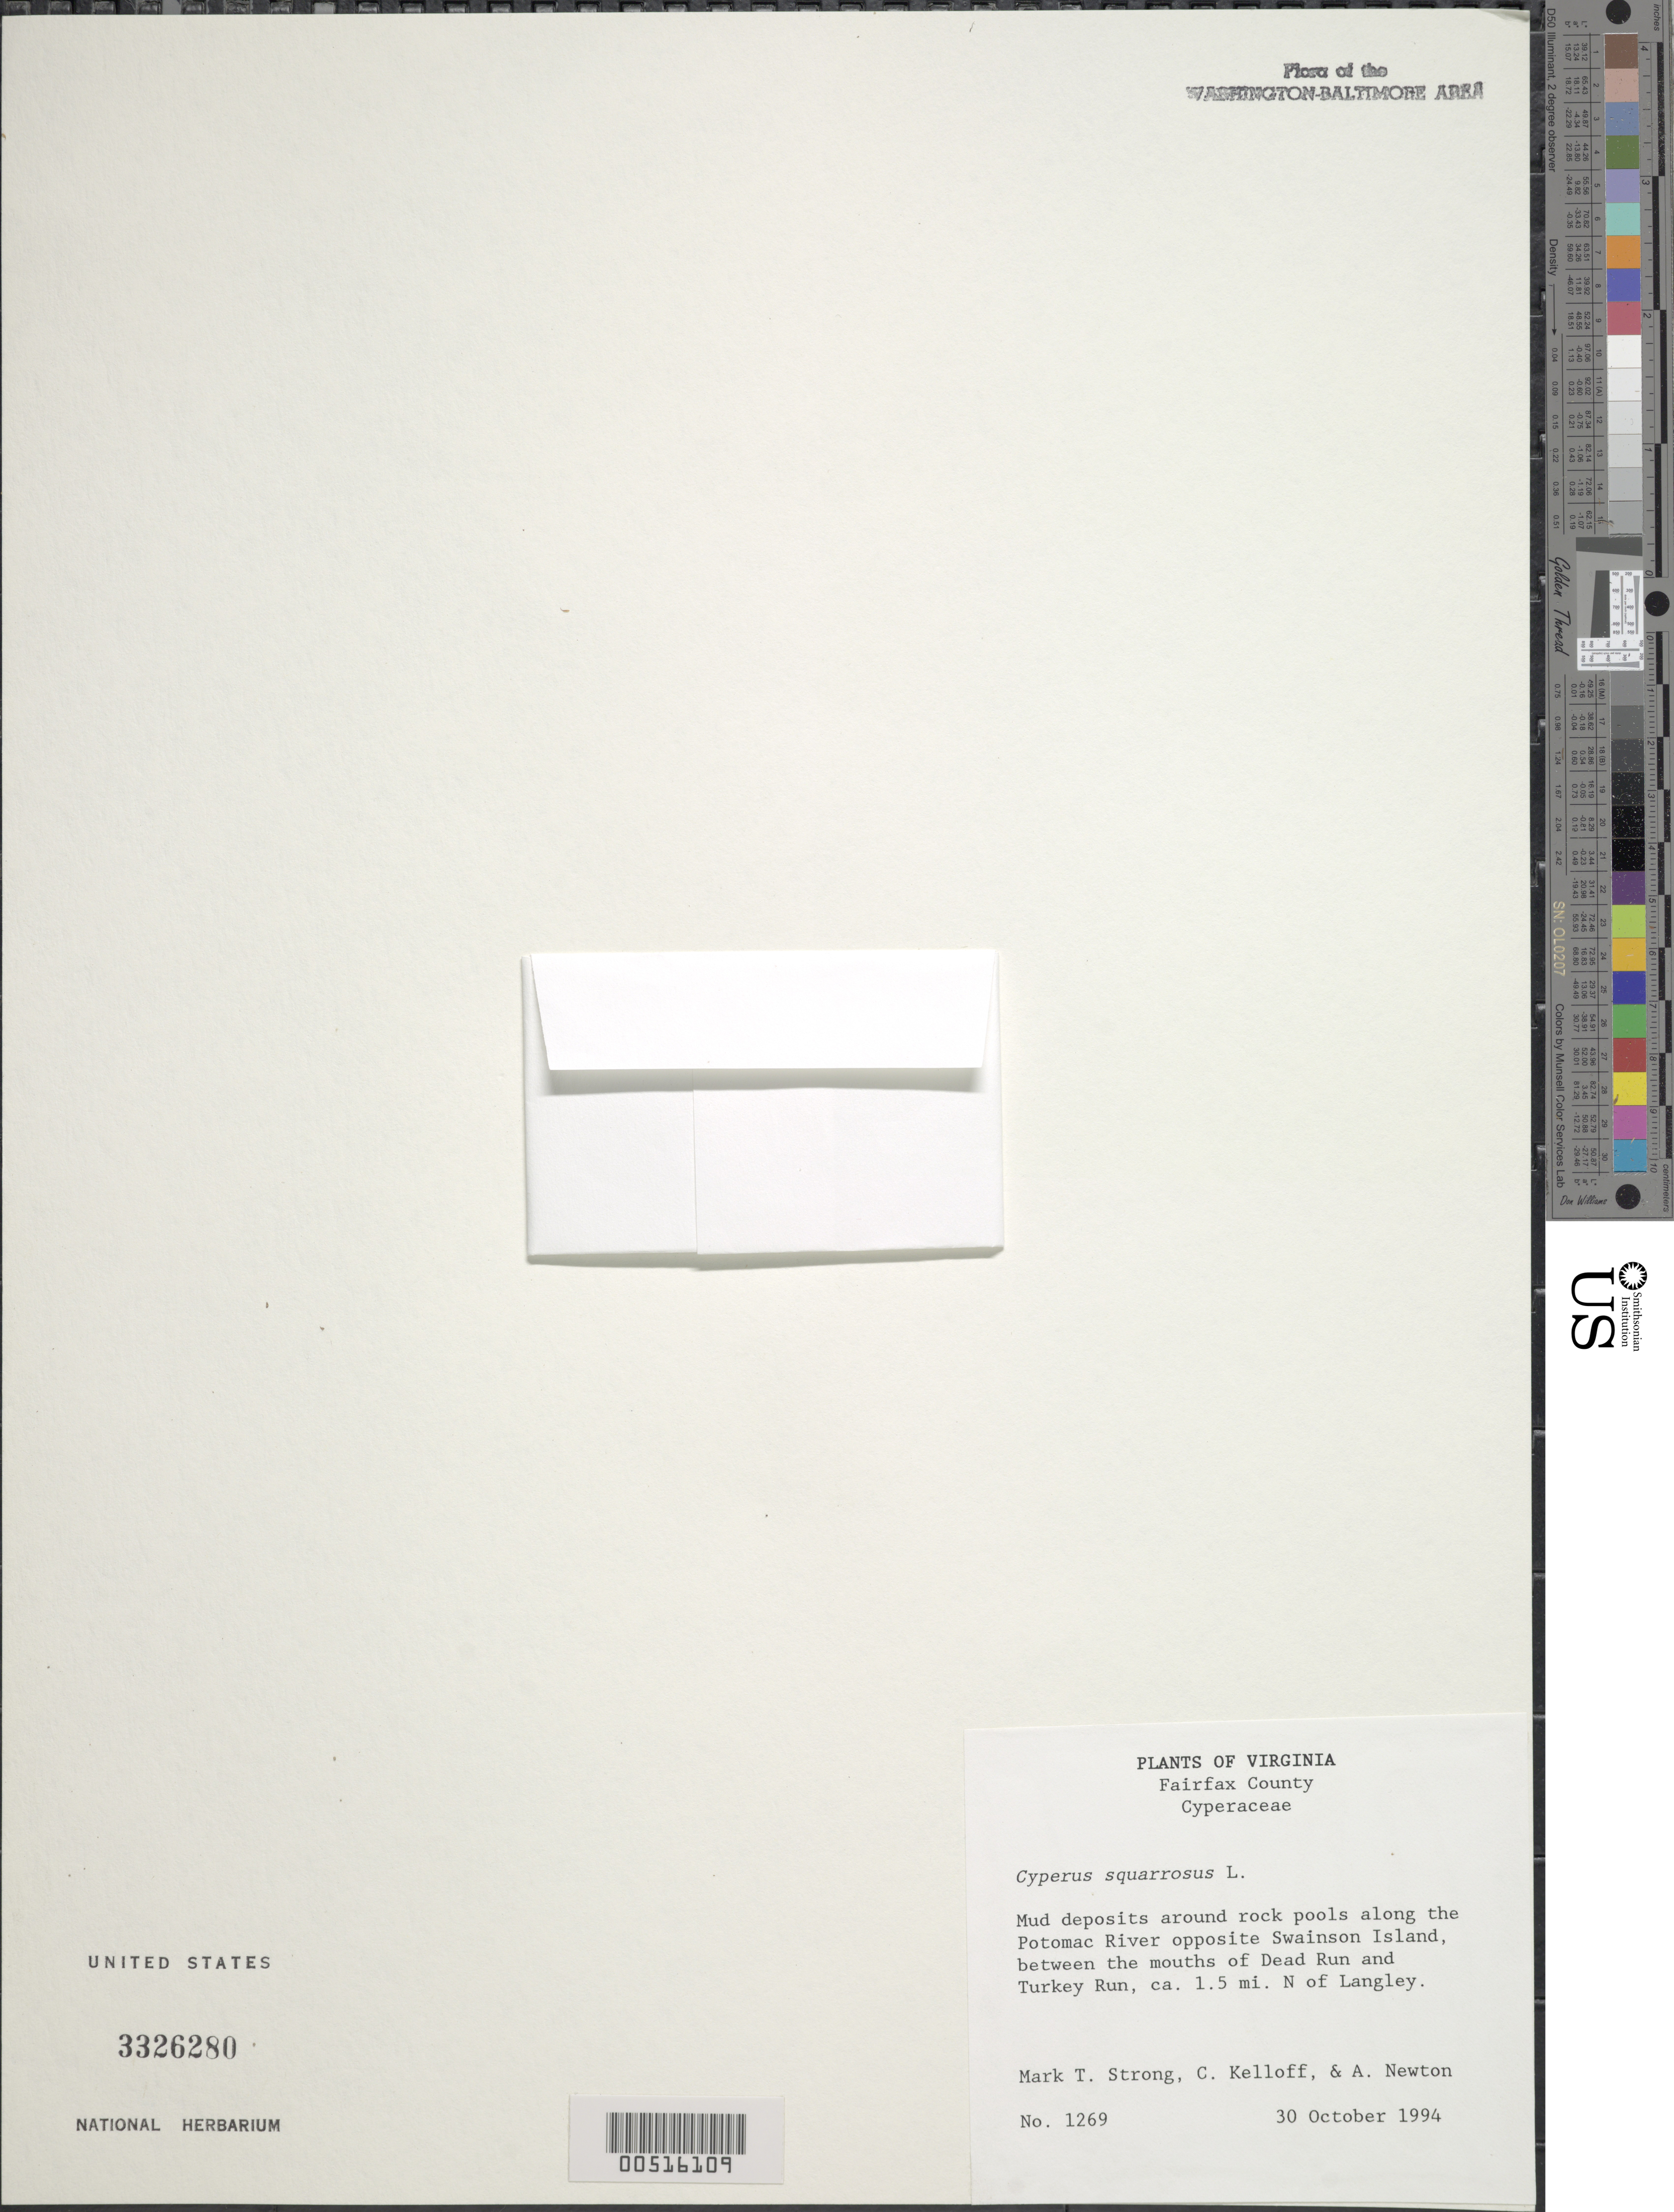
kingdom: Plantae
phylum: Tracheophyta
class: Liliopsida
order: Poales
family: Cyperaceae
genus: Cyperus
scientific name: Cyperus squarrosus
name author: L.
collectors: M. T. Strong, C. L. Kelloff & A. Newton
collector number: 1269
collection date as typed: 30 Oct 1994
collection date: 1994-10-30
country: United States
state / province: Virginia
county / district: Fairfax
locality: Along Potomac River opposite Swainson Island, between the Mouths of Dead Run and Turkey Run, N of Langley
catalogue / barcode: US 3326280